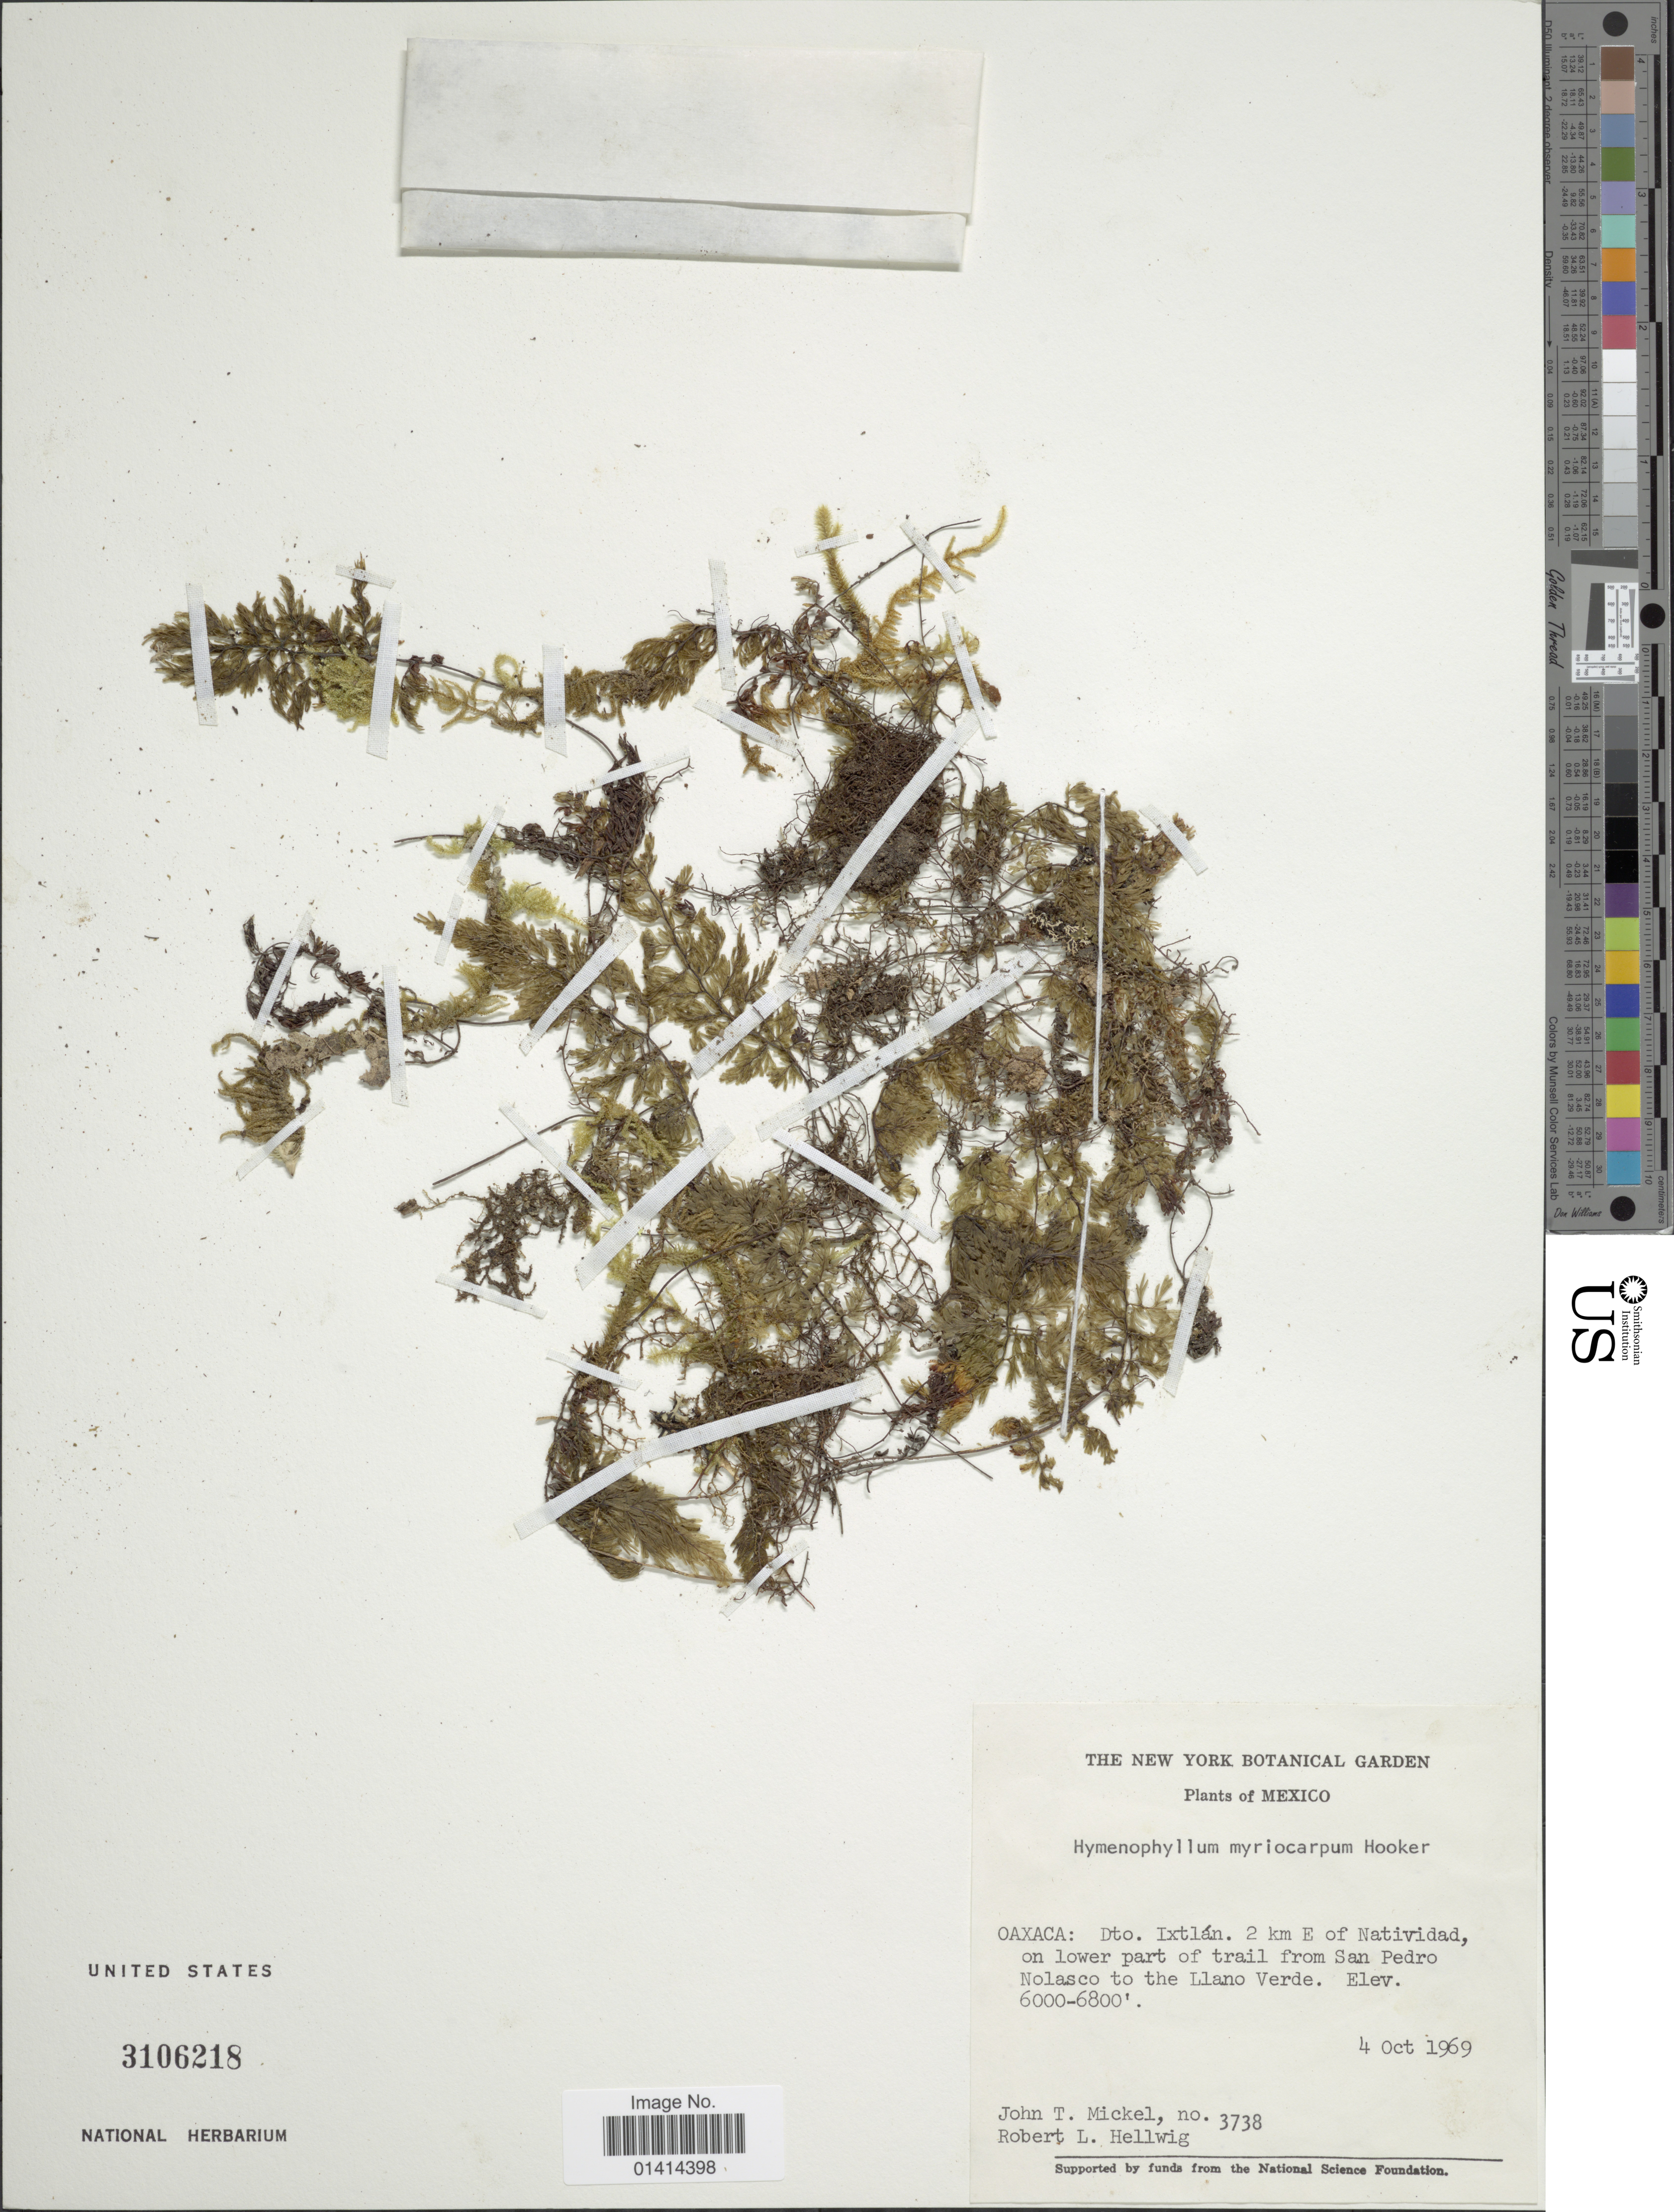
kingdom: Plantae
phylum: Tracheophyta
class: Polypodiopsida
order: Hymenophyllales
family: Hymenophyllaceae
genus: Hymenophyllum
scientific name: Hymenophyllum myriocarpum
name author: Hook.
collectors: J. T. Mickel & R. Hellwig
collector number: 3738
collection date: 1969-10-04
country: Mexico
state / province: Oaxaca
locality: Dto Ixtlán. 2 km of Natividad, on lower part of trail from San pedro Nolasco to the Llano Verde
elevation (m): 1829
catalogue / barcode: US 3106218